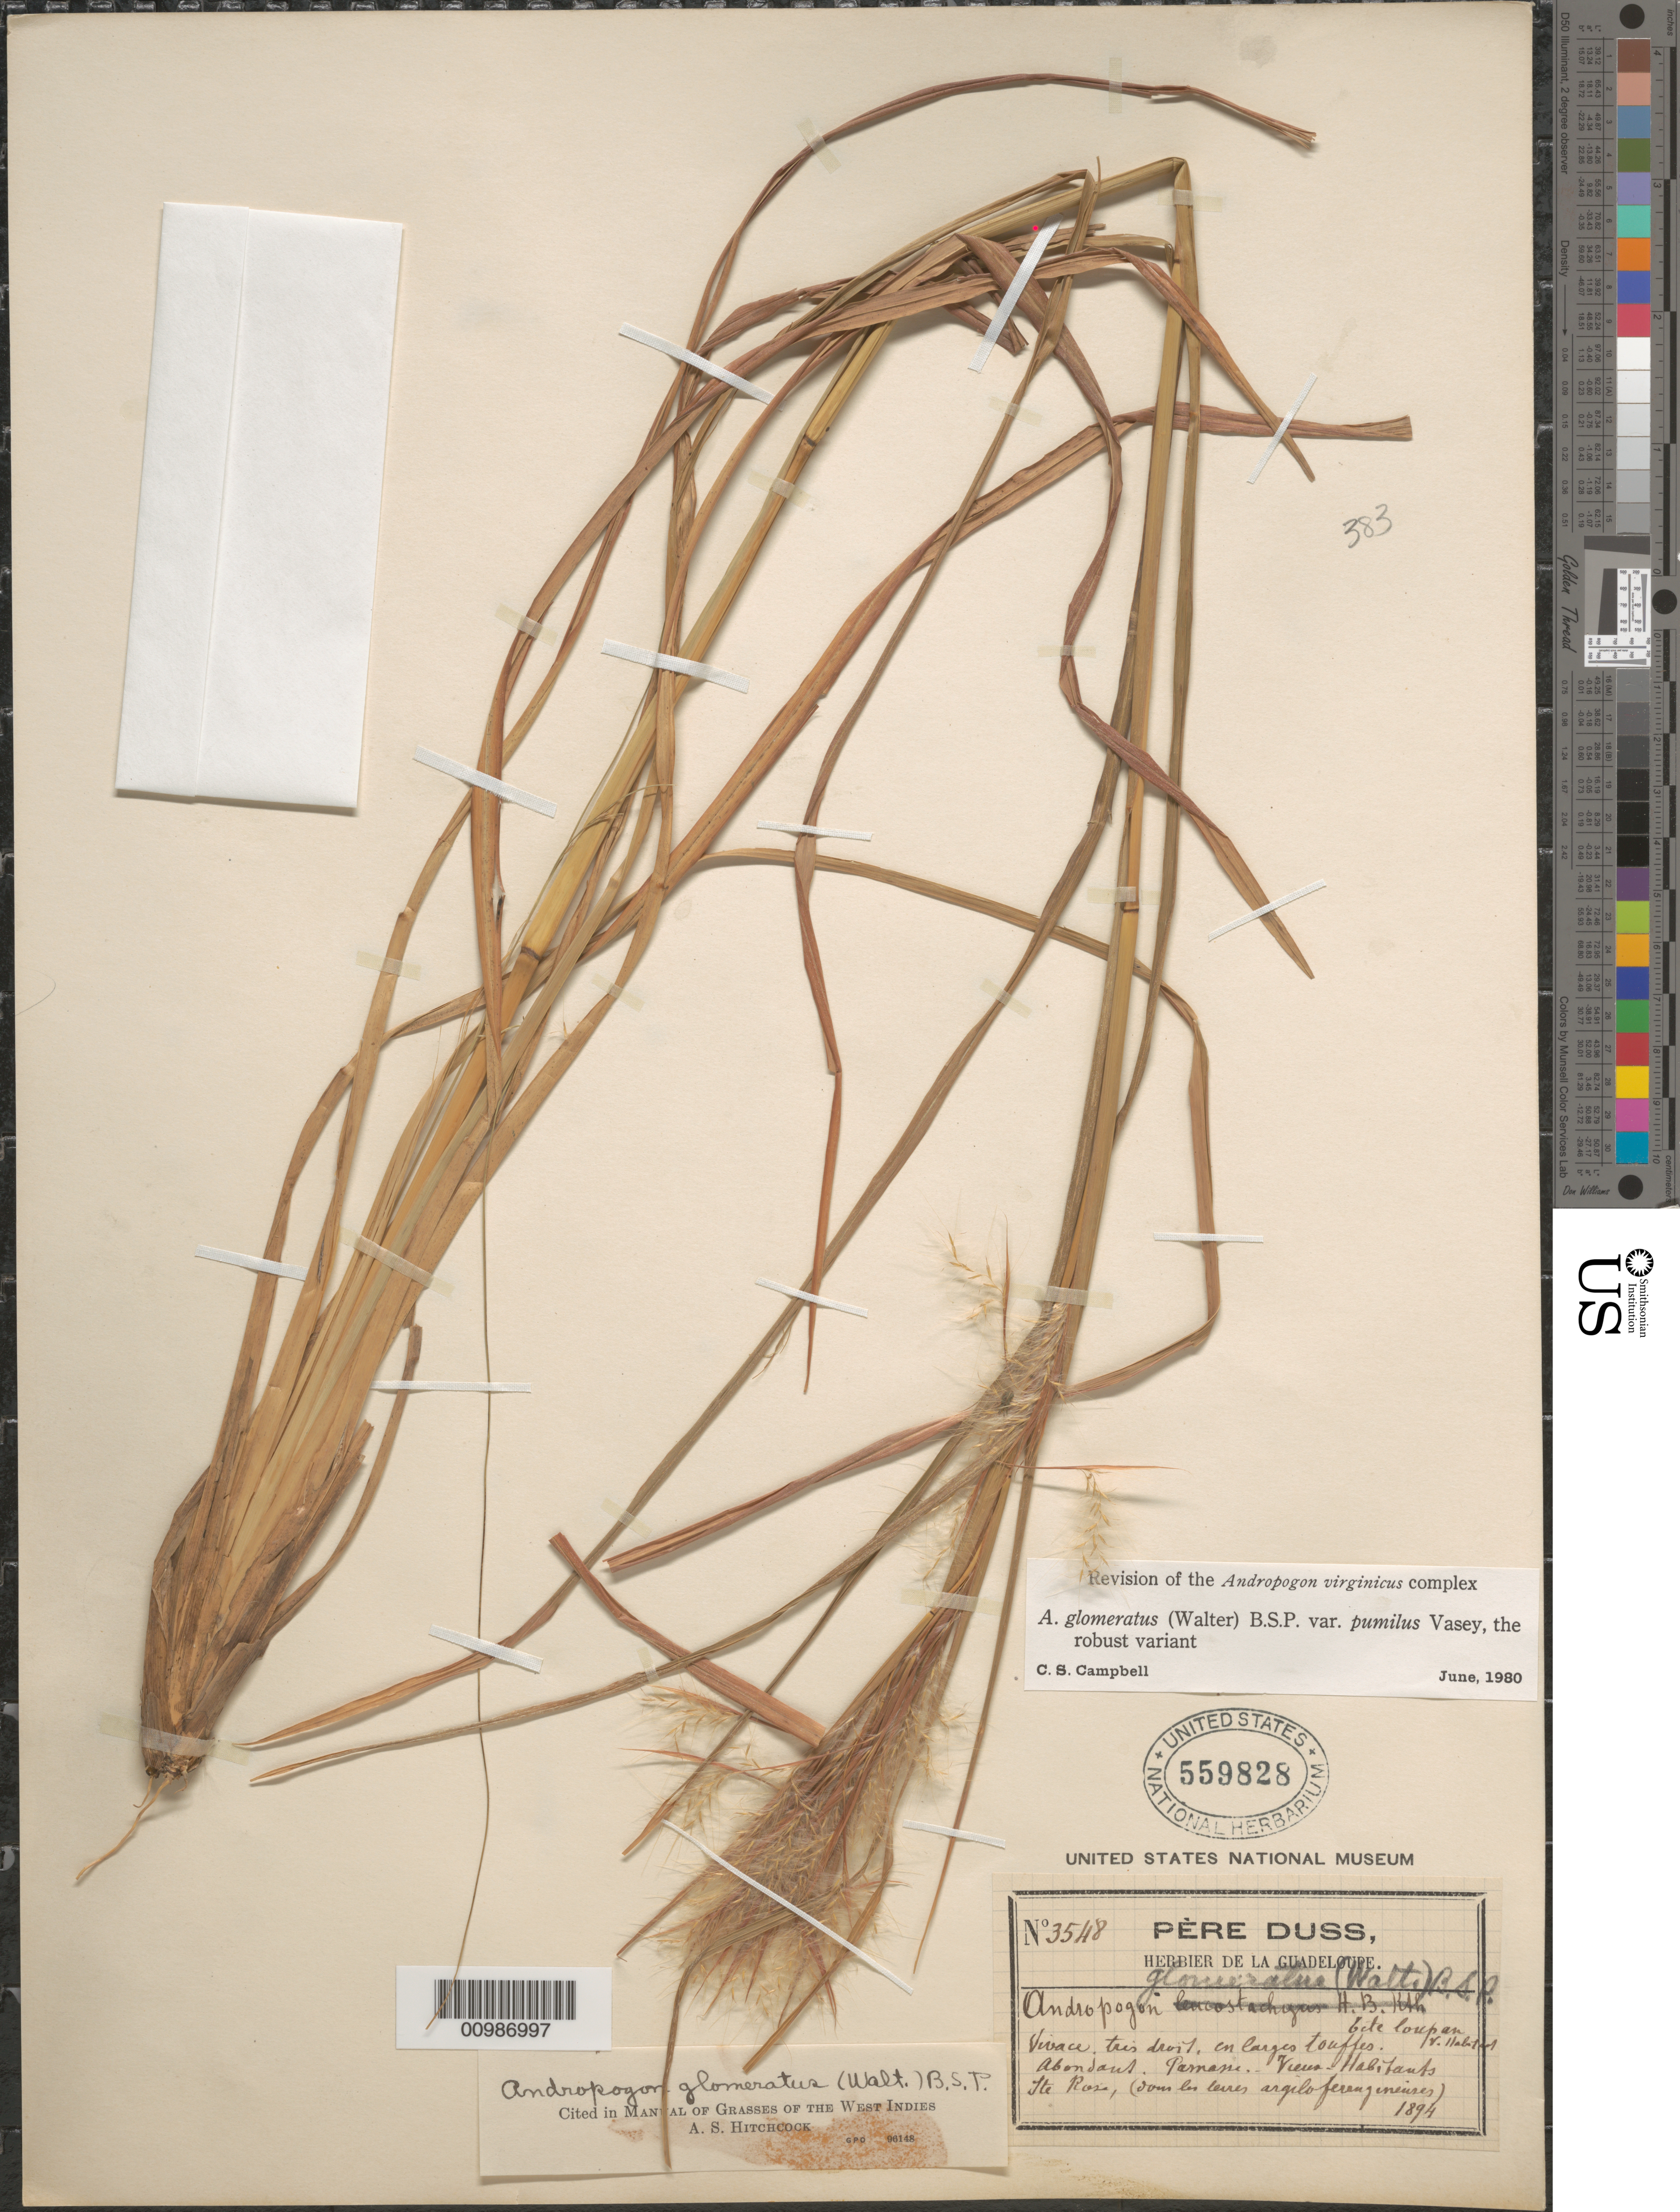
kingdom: Plantae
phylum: Tracheophyta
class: Liliopsida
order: Poales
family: Poaceae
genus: Andropogon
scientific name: Andropogon glomeratus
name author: (Walter) Britton, Stearns & Poggenb.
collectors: Père Duss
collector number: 3548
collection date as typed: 1894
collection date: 1894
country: Guadeloupe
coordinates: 0 N, 0 E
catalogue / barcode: US 559828